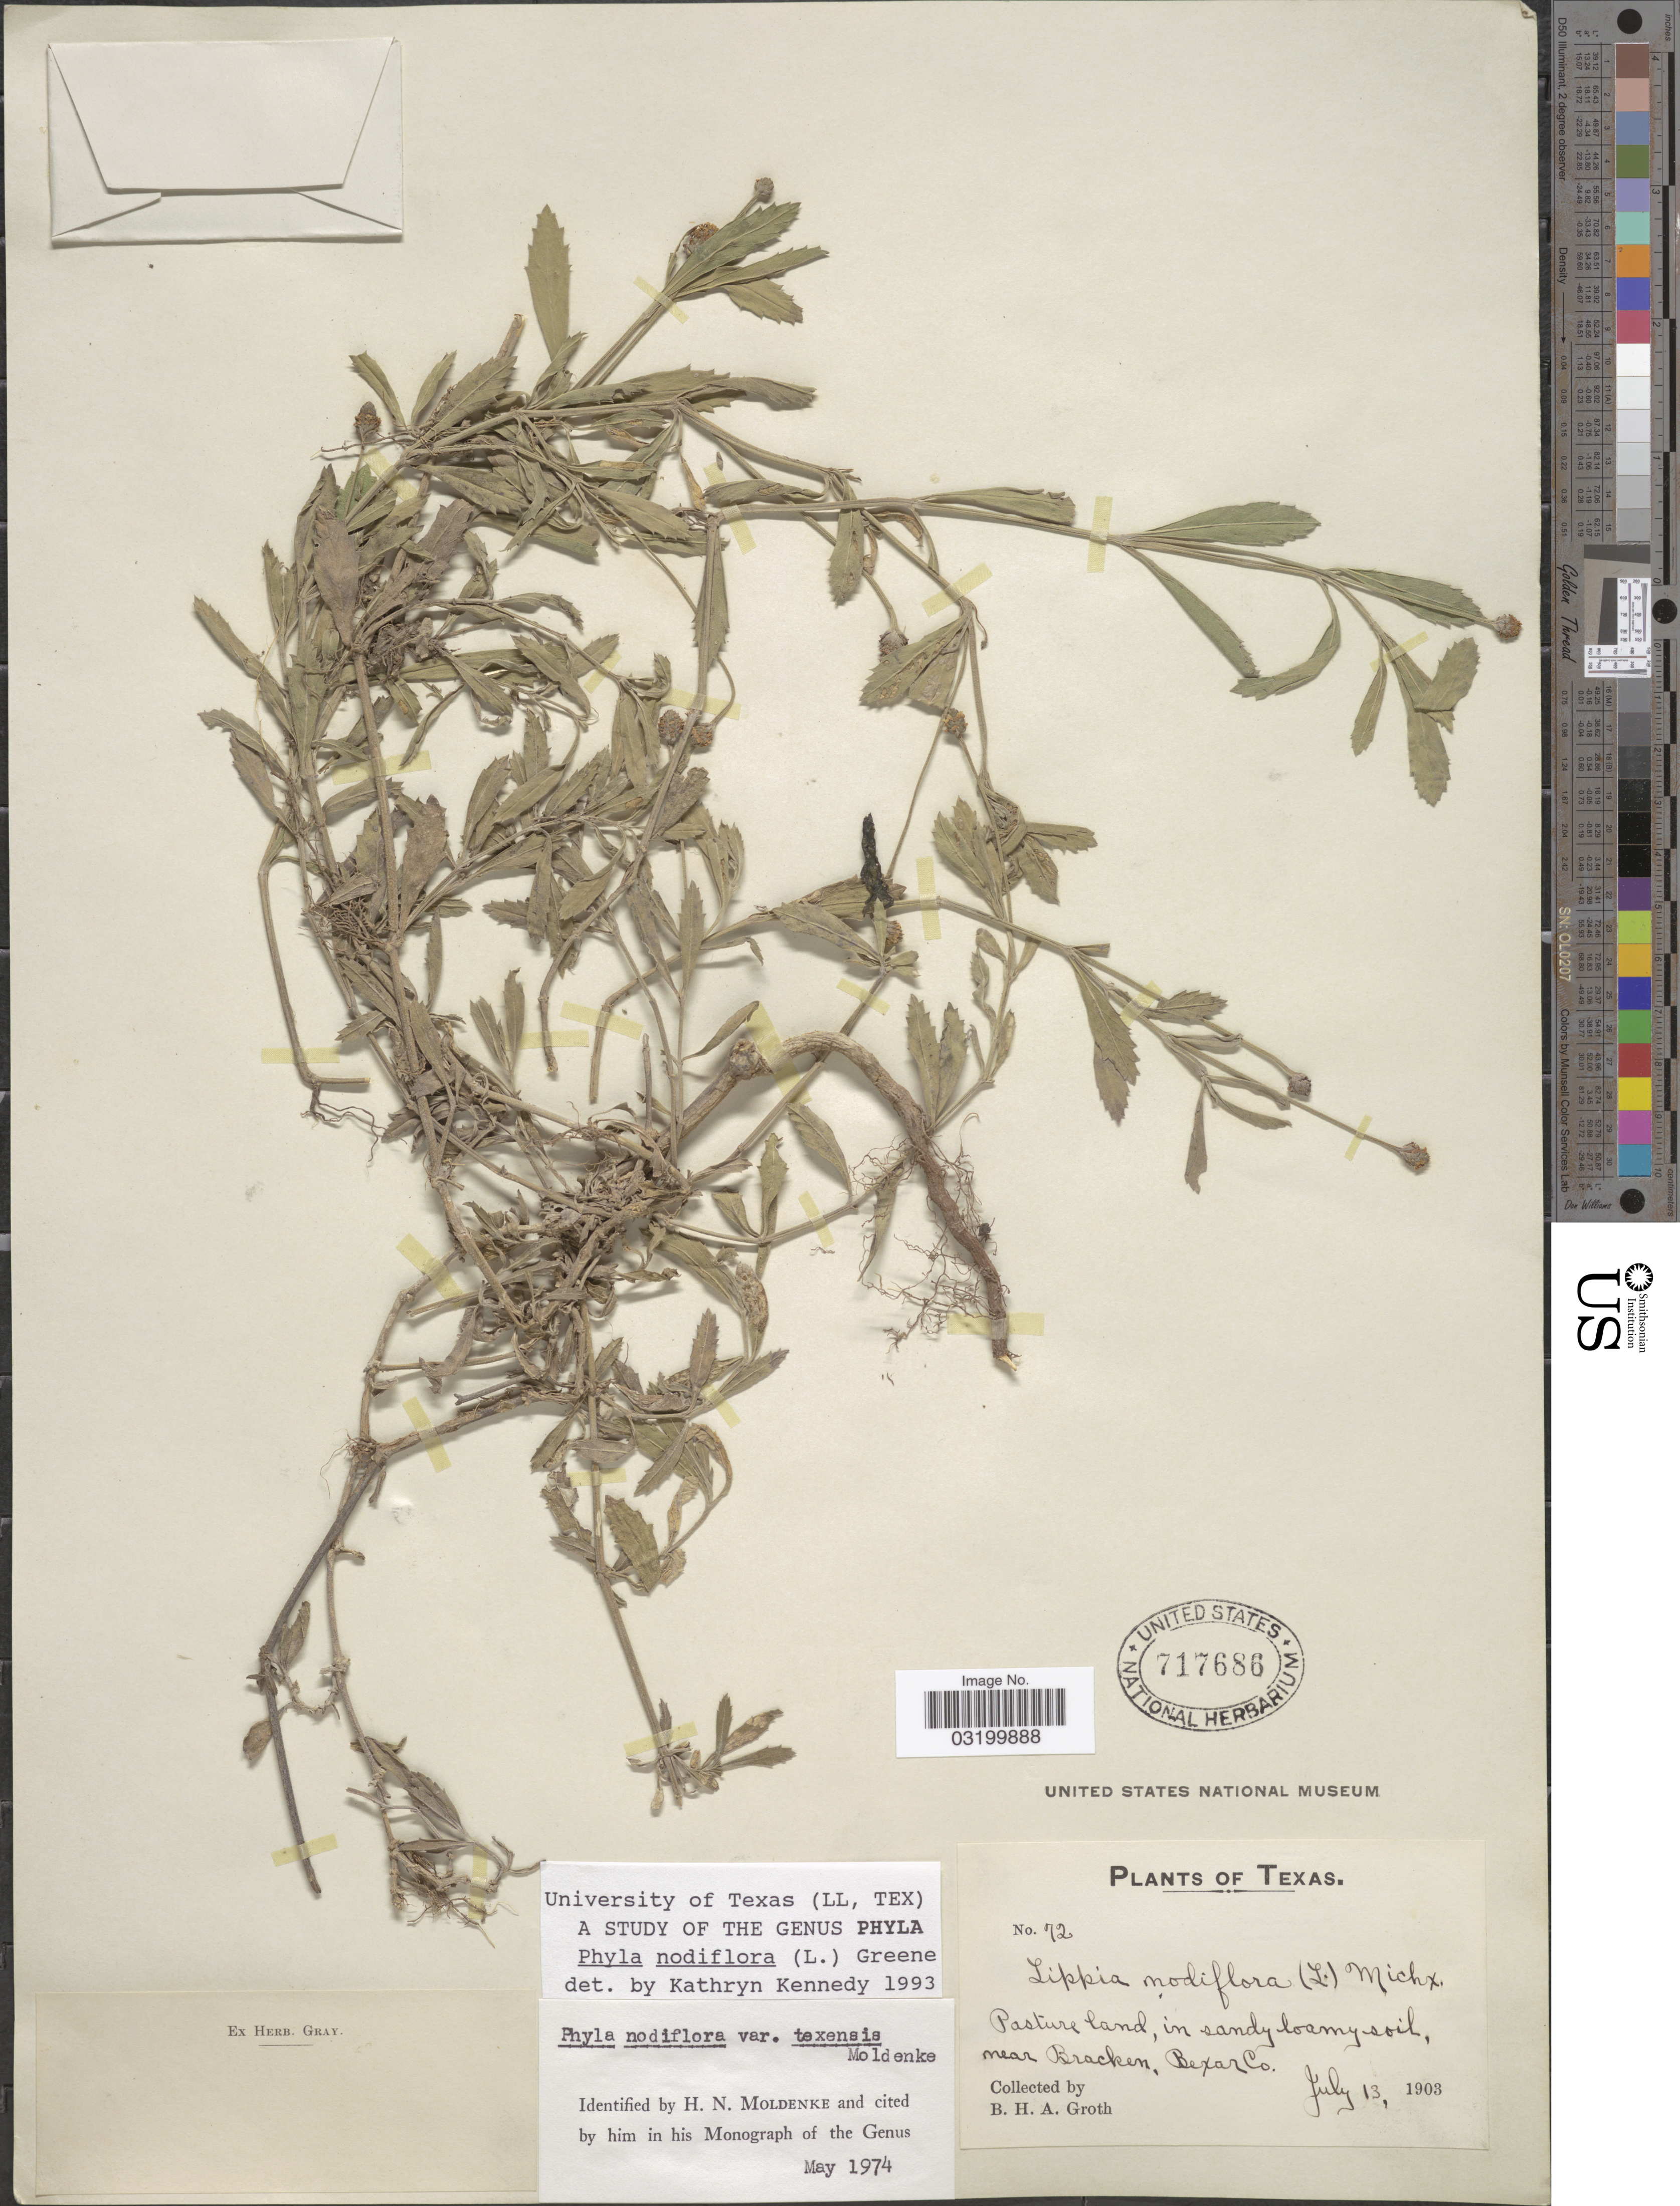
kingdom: Plantae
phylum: Tracheophyta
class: Magnoliopsida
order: Lamiales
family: Verbenaceae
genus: Phyla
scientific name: Phyla nodiflora var. nodiflora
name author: (L.) Greene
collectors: B. Groth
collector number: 72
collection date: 1903-07-13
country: United States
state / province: Texas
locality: Near Bracken, Bexar Co.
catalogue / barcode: US 717686